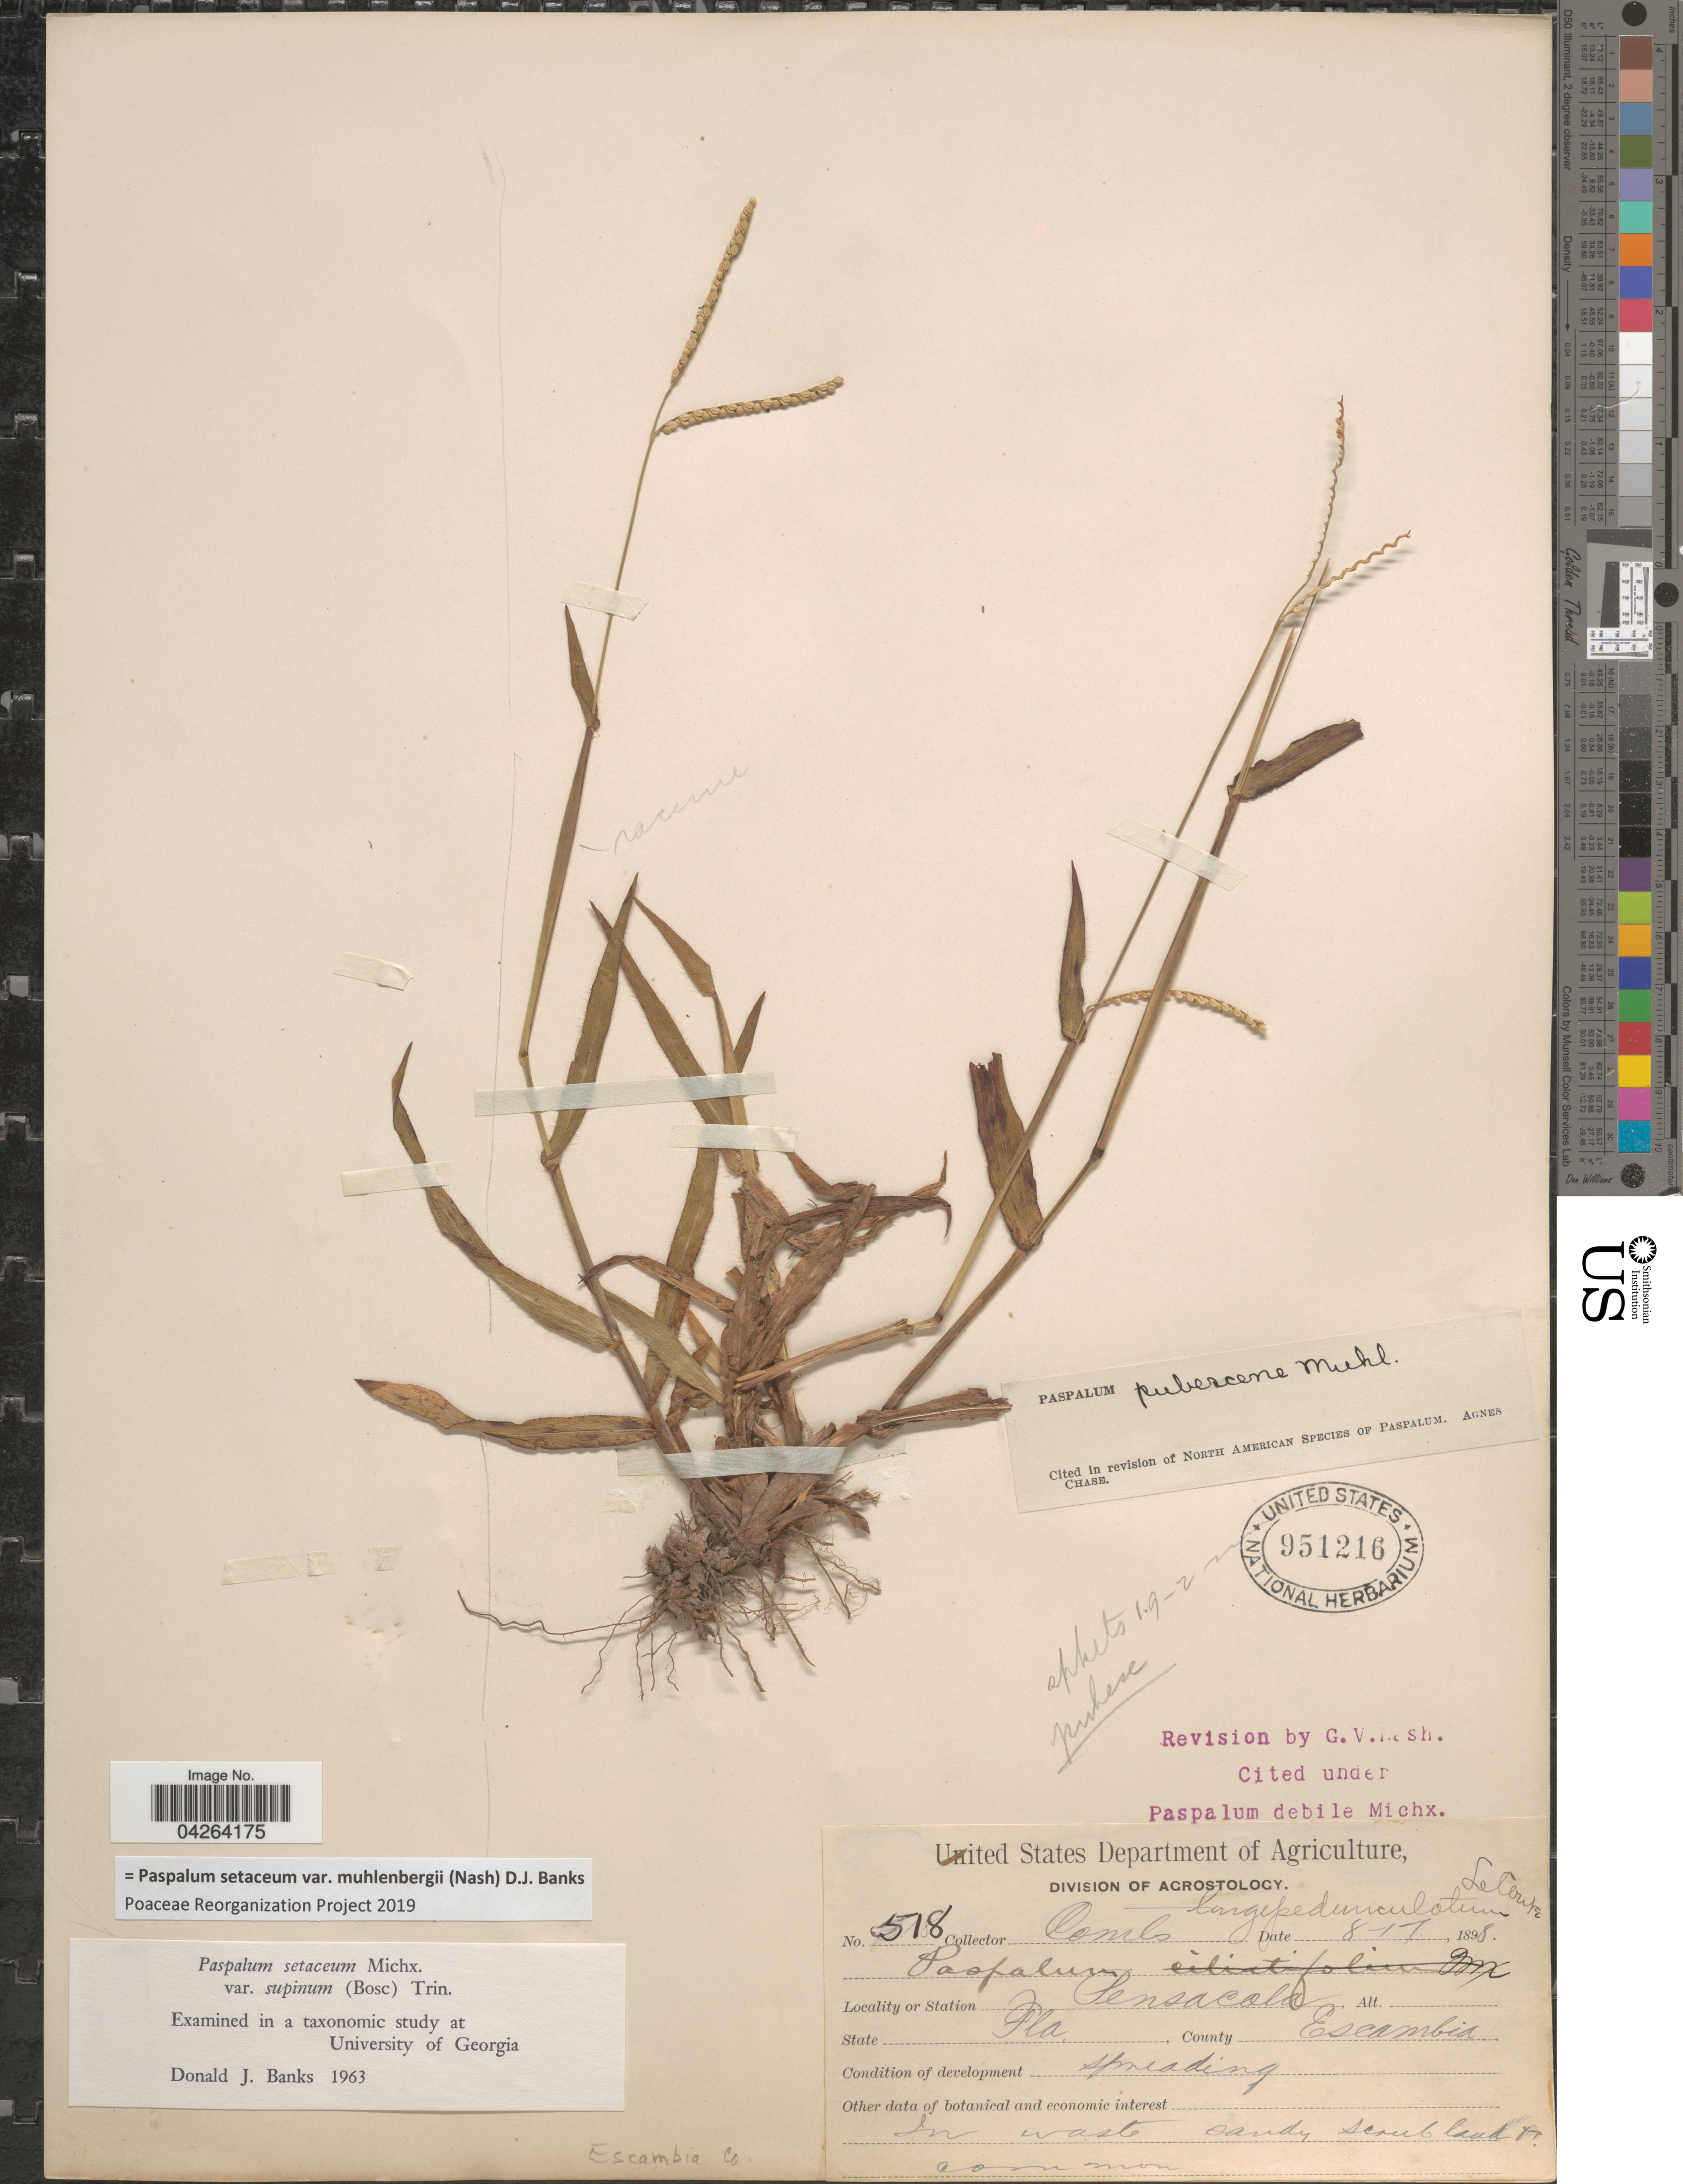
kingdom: Plantae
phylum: Tracheophyta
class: Liliopsida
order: Poales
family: Poaceae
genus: Paspalum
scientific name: Paspalum setaceum var. muhlenbergii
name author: (Nash) D.J. Banks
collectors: -. Combs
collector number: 518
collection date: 1898-08-17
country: United States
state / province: Florida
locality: Pensacola. County Escambia.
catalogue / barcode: US 951216